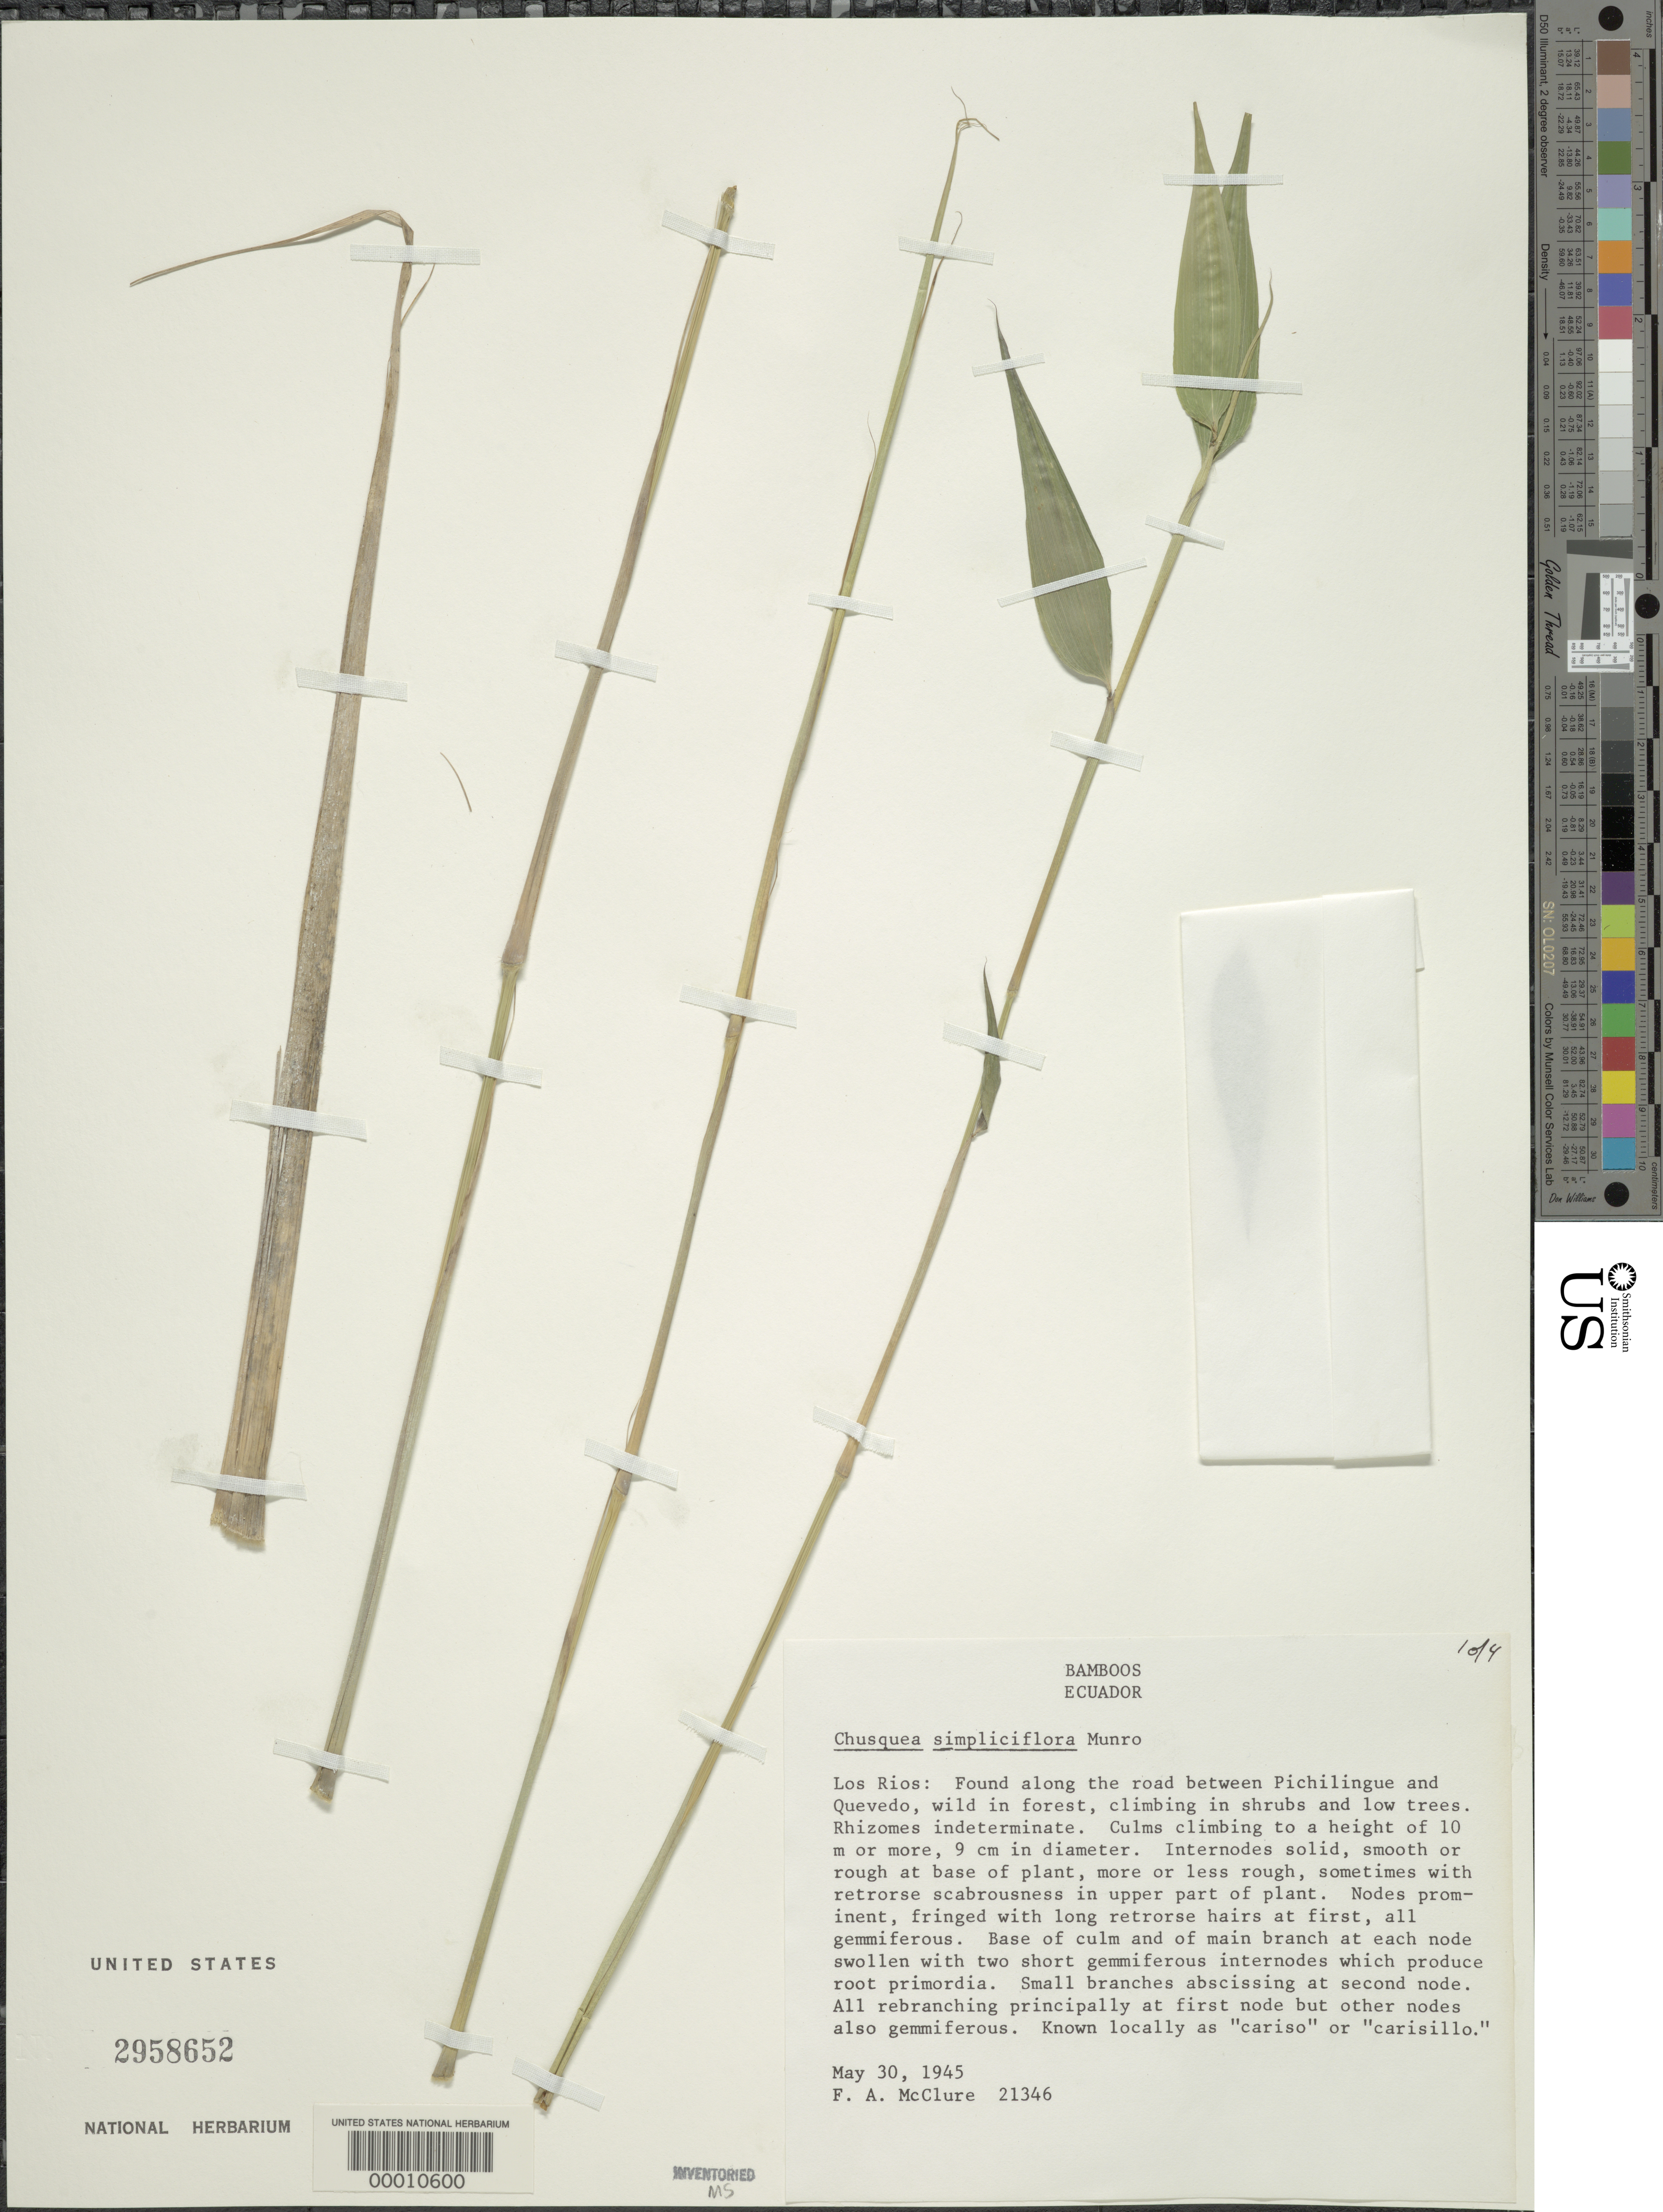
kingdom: Plantae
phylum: Tracheophyta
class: Liliopsida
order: Poales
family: Poaceae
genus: Chusquea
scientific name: Chusquea simpliciflora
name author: Munro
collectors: F. A. McClure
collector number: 21346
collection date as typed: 30 May 1945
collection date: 1945-05-30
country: Ecuador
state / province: Los Ríos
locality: Pichilingue, Quevedo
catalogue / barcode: US 2958652